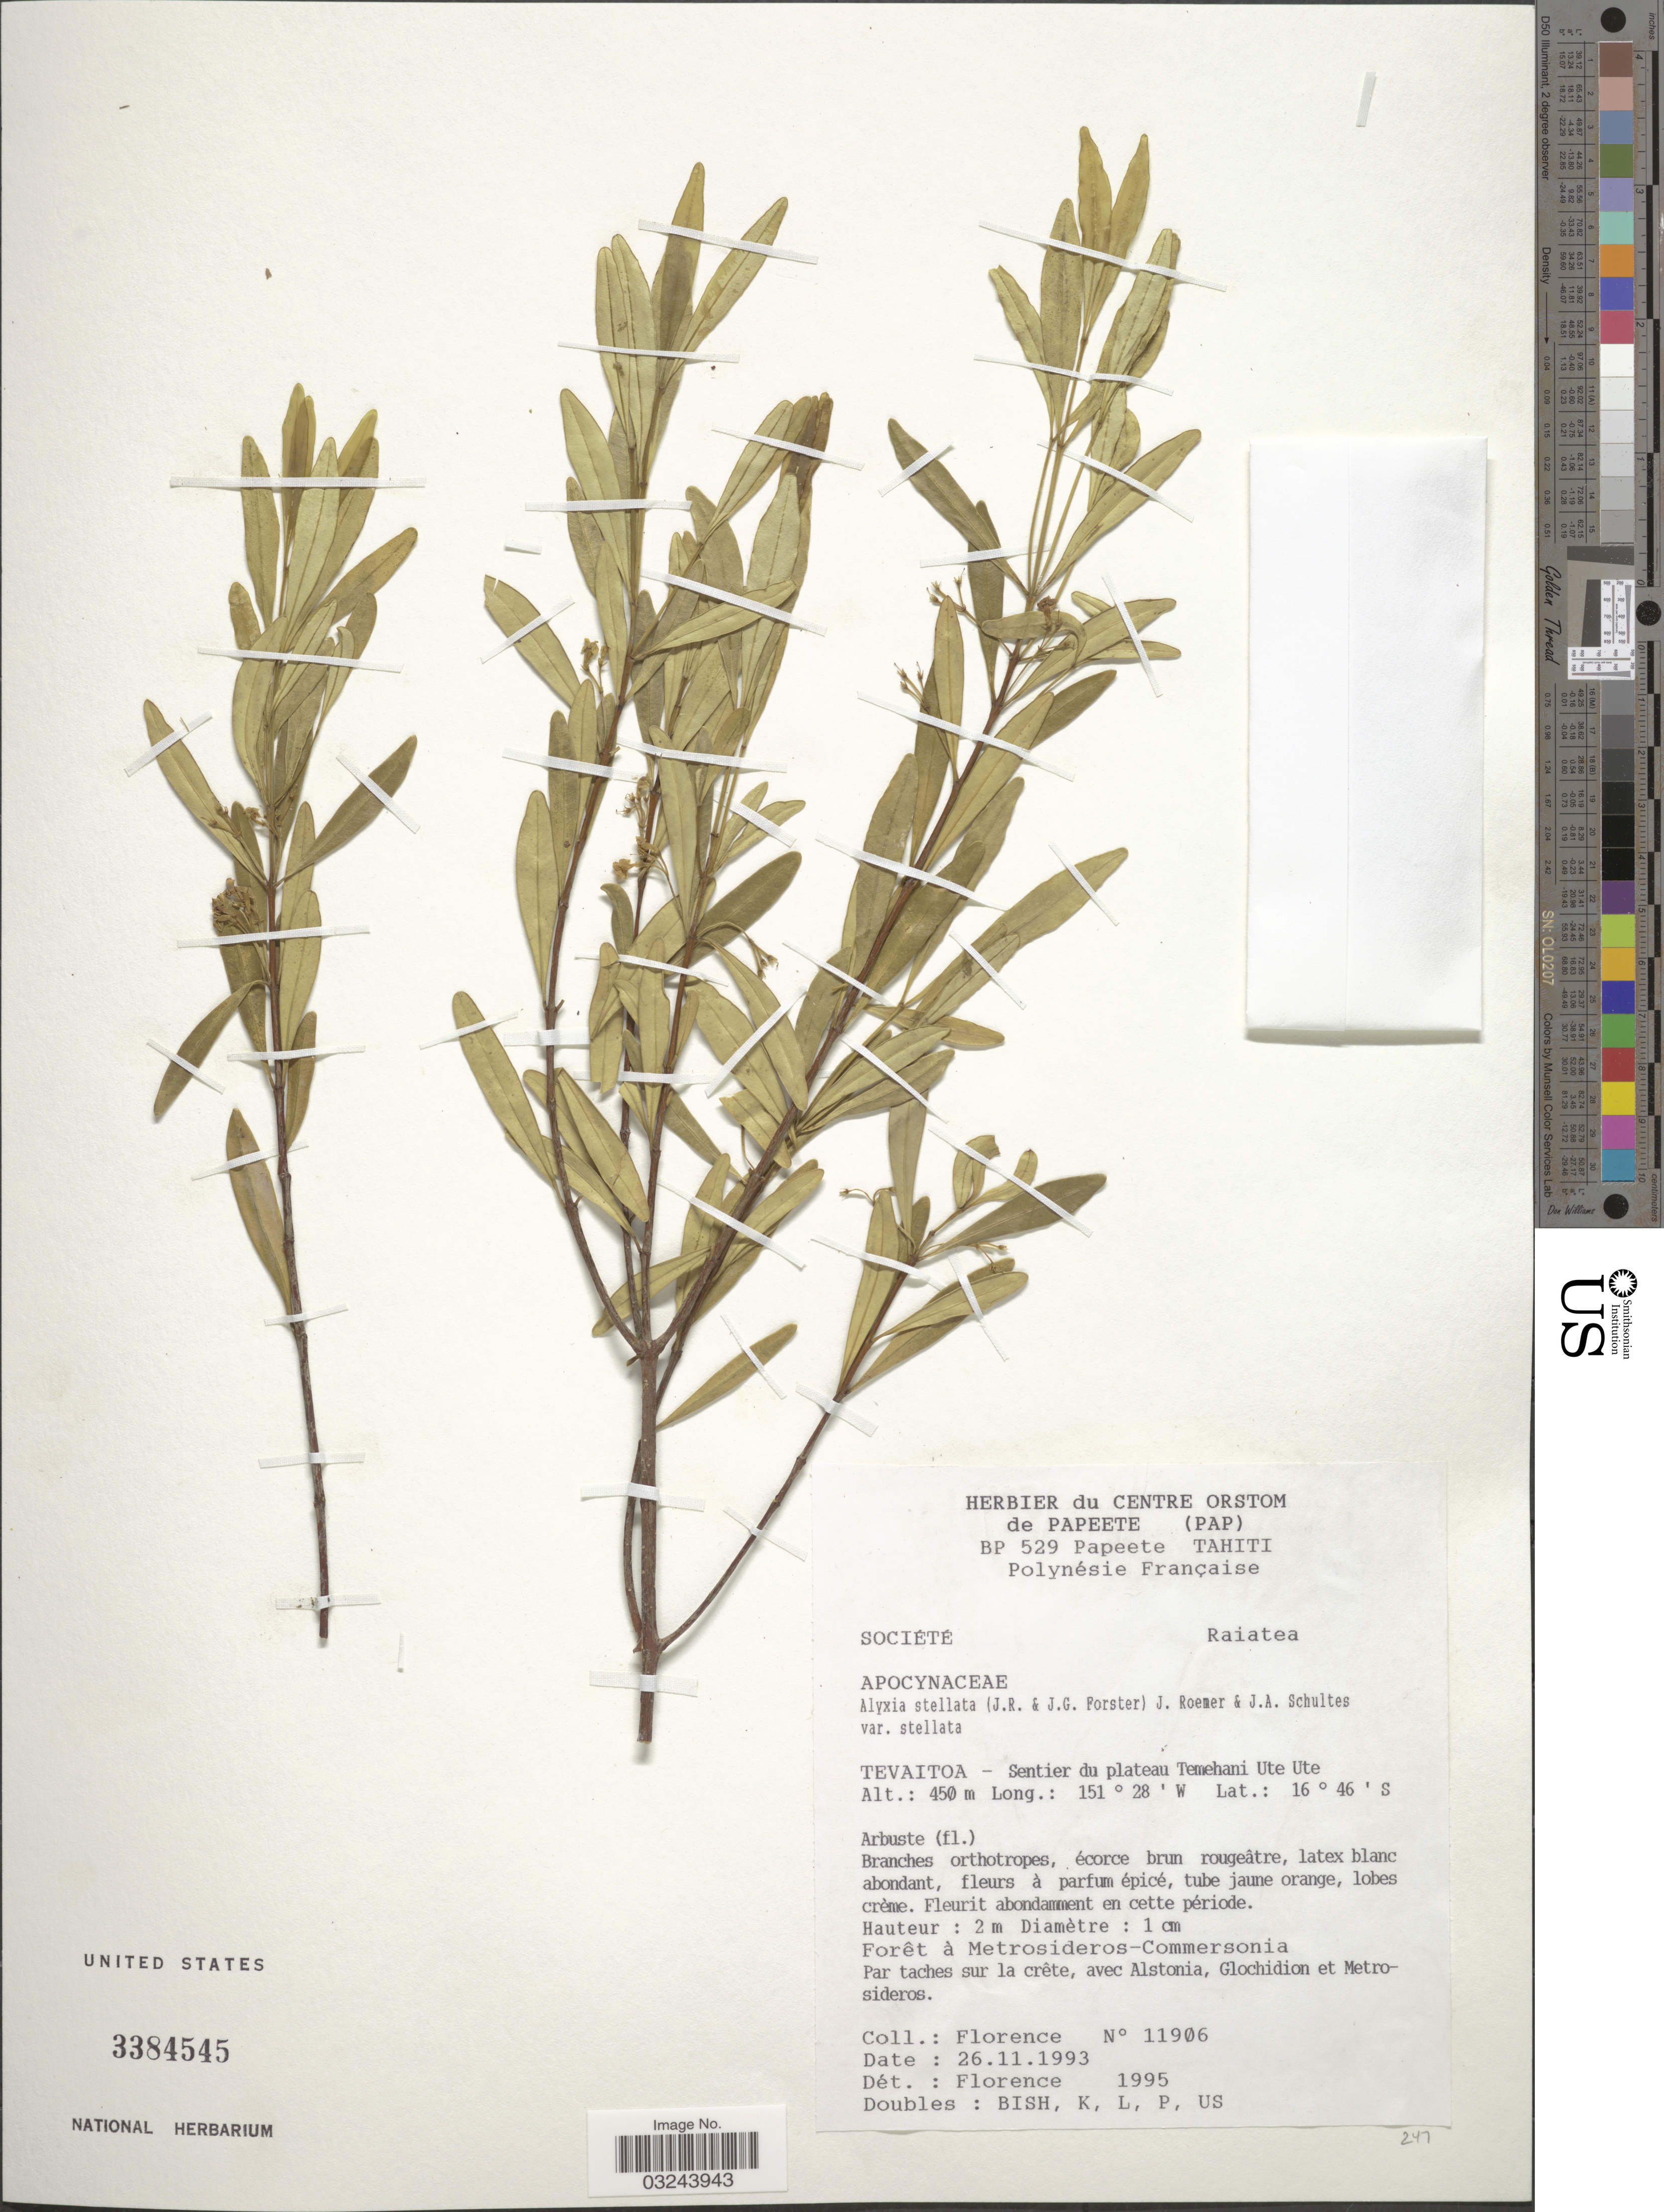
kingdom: Plantae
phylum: Tracheophyta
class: Magnoliopsida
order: Gentianales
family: Apocynaceae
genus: Alyxia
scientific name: Alyxia stellata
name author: (J.R. Forst. & G. Forst.) Roem. & Schult.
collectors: -. Florence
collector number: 11906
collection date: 1993-11-26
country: French Polynesia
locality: Polynésie Française. Société. Raiatea. Tevaitoa - Sentier du plateau Temehani Ute Ute.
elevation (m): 450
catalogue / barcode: US 3384545